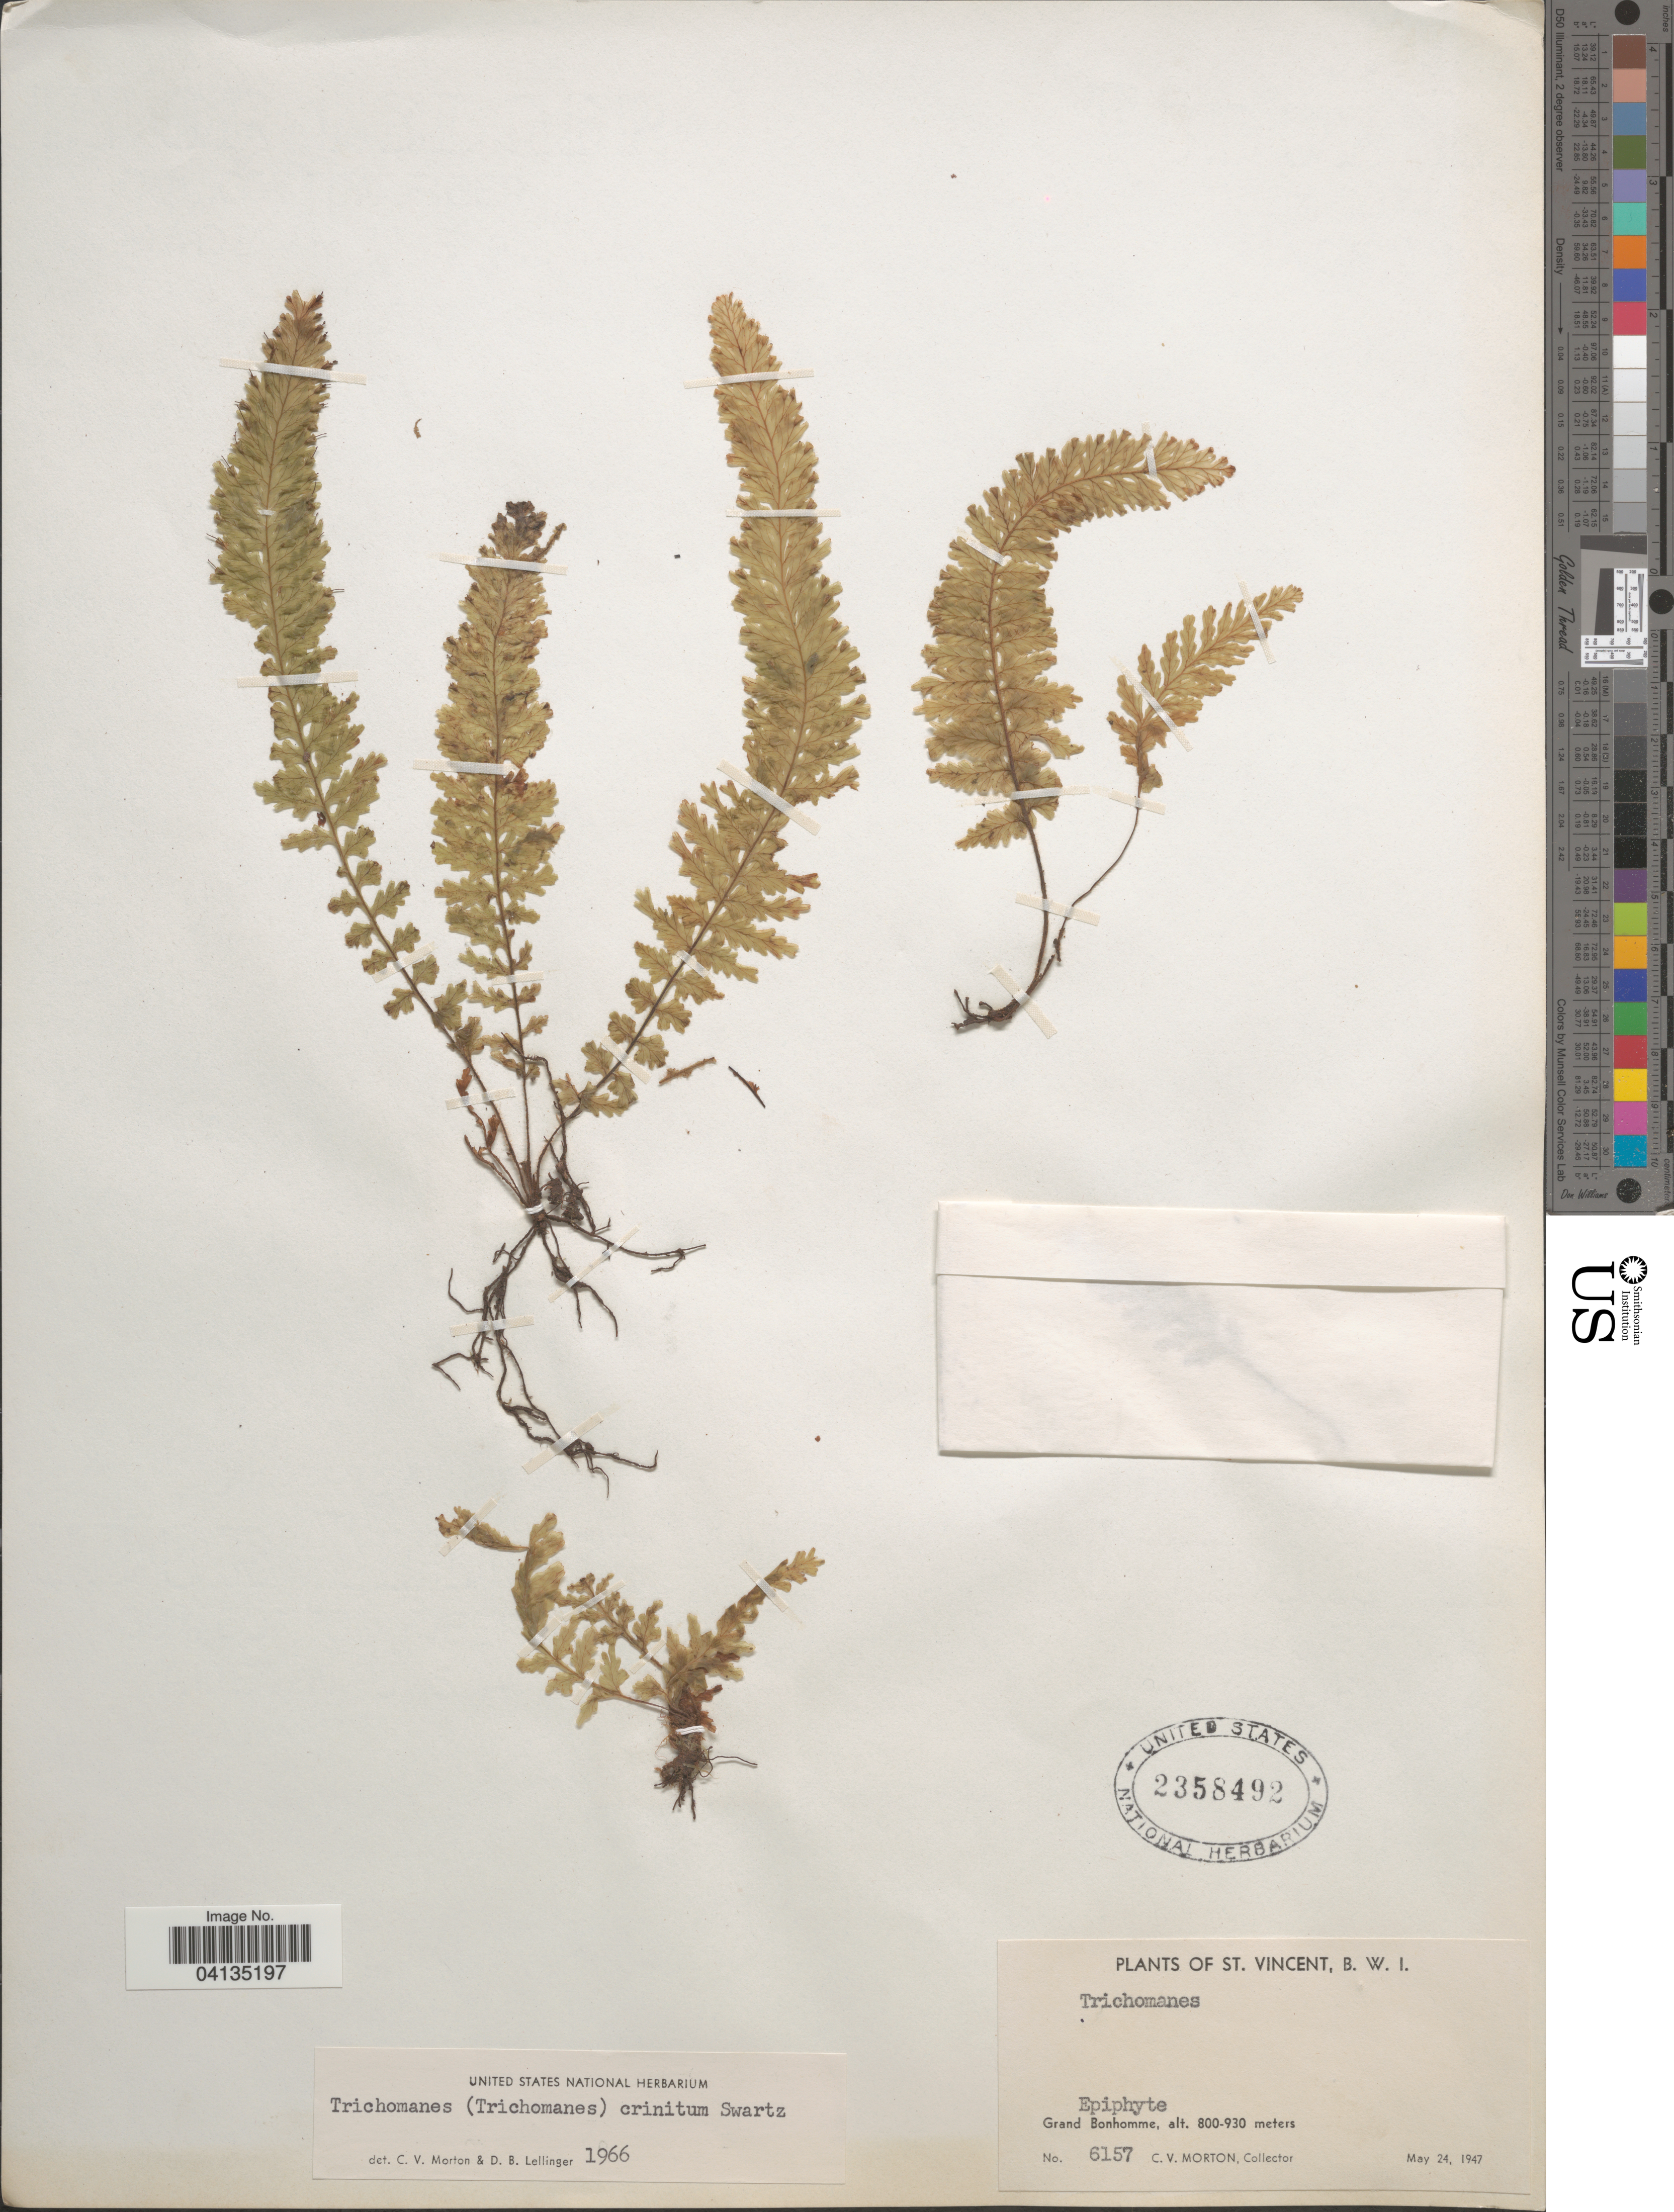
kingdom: Plantae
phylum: Tracheophyta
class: Polypodiopsida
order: Hymenophyllales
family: Hymenophyllaceae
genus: Trichomanes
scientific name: Trichomanes crinitum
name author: Sw.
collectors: C. V. Morton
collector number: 6157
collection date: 1947-05-24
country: St. Vincent - Grenadines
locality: St. Vincent, B. W. I. Grand Bonhomme.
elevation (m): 800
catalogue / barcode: US 2358492